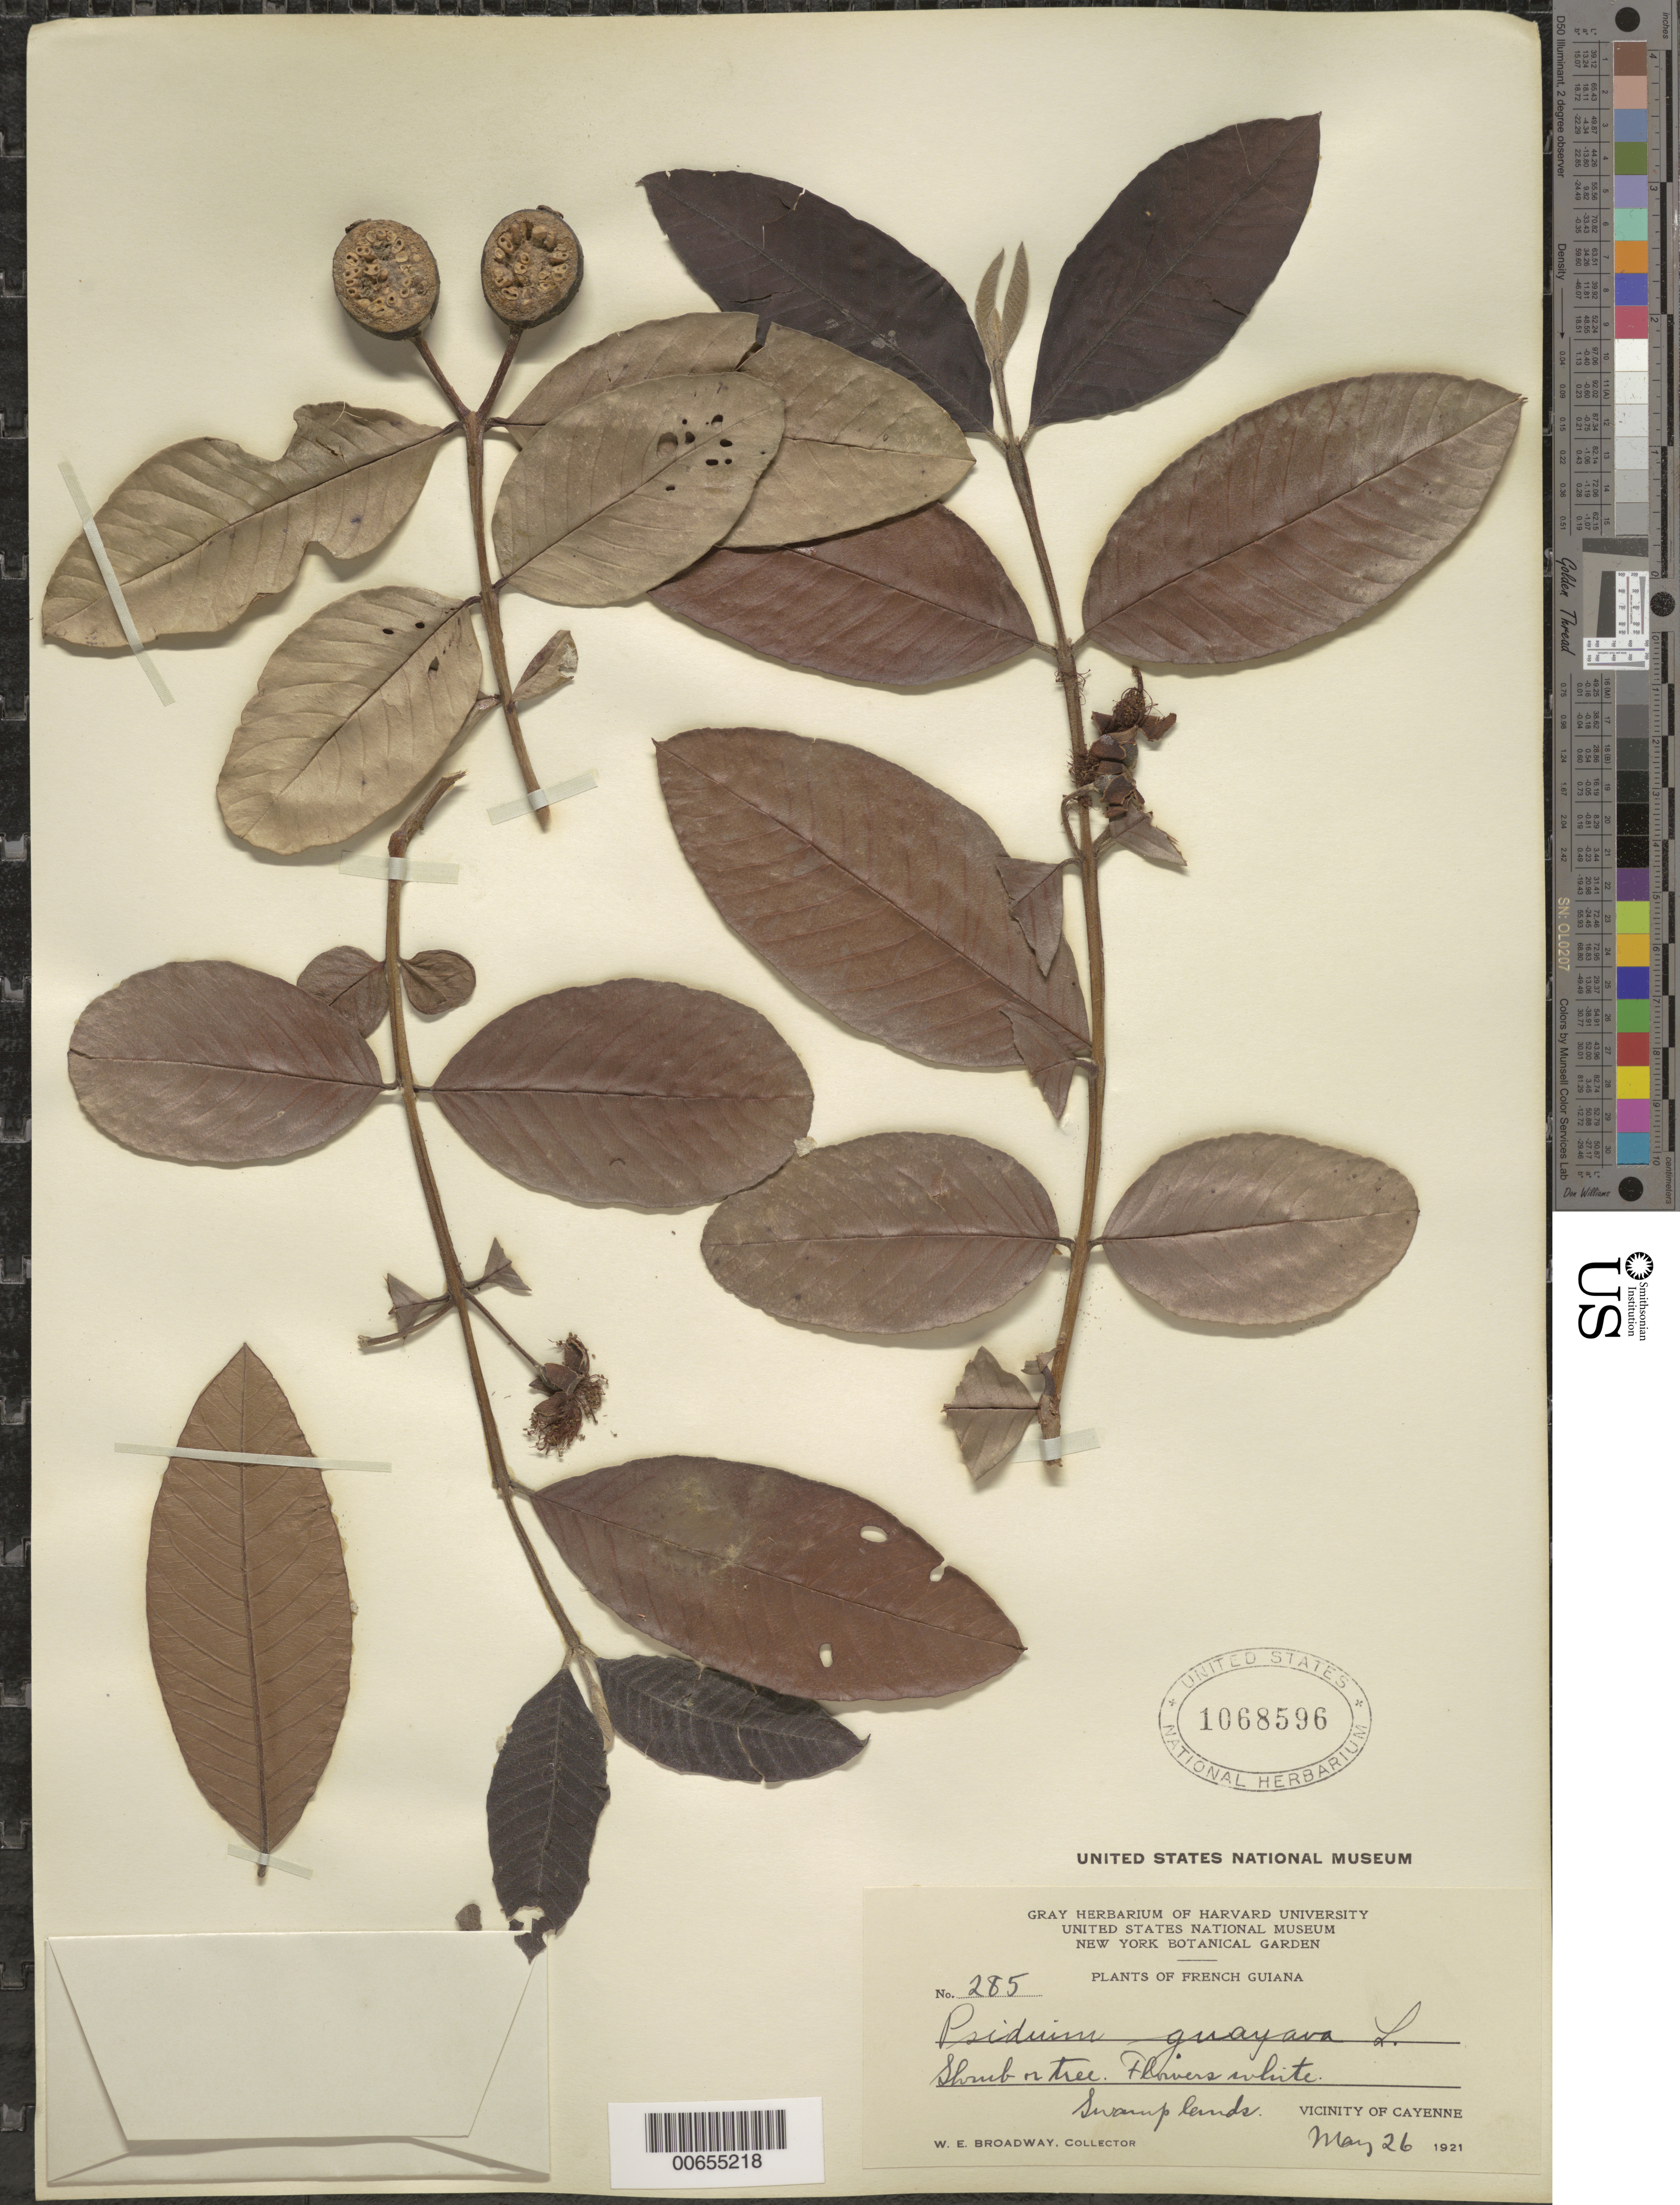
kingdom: Plantae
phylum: Tracheophyta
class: Magnoliopsida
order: Myrtales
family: Myrtaceae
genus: Psidium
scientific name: Psidium guajava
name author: L.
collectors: W. E. Broadway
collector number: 285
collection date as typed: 26-May-21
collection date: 1921-05-26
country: French Guiana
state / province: Cayenne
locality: Cayenne, vic.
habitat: Swamp lands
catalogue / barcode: US 1068596